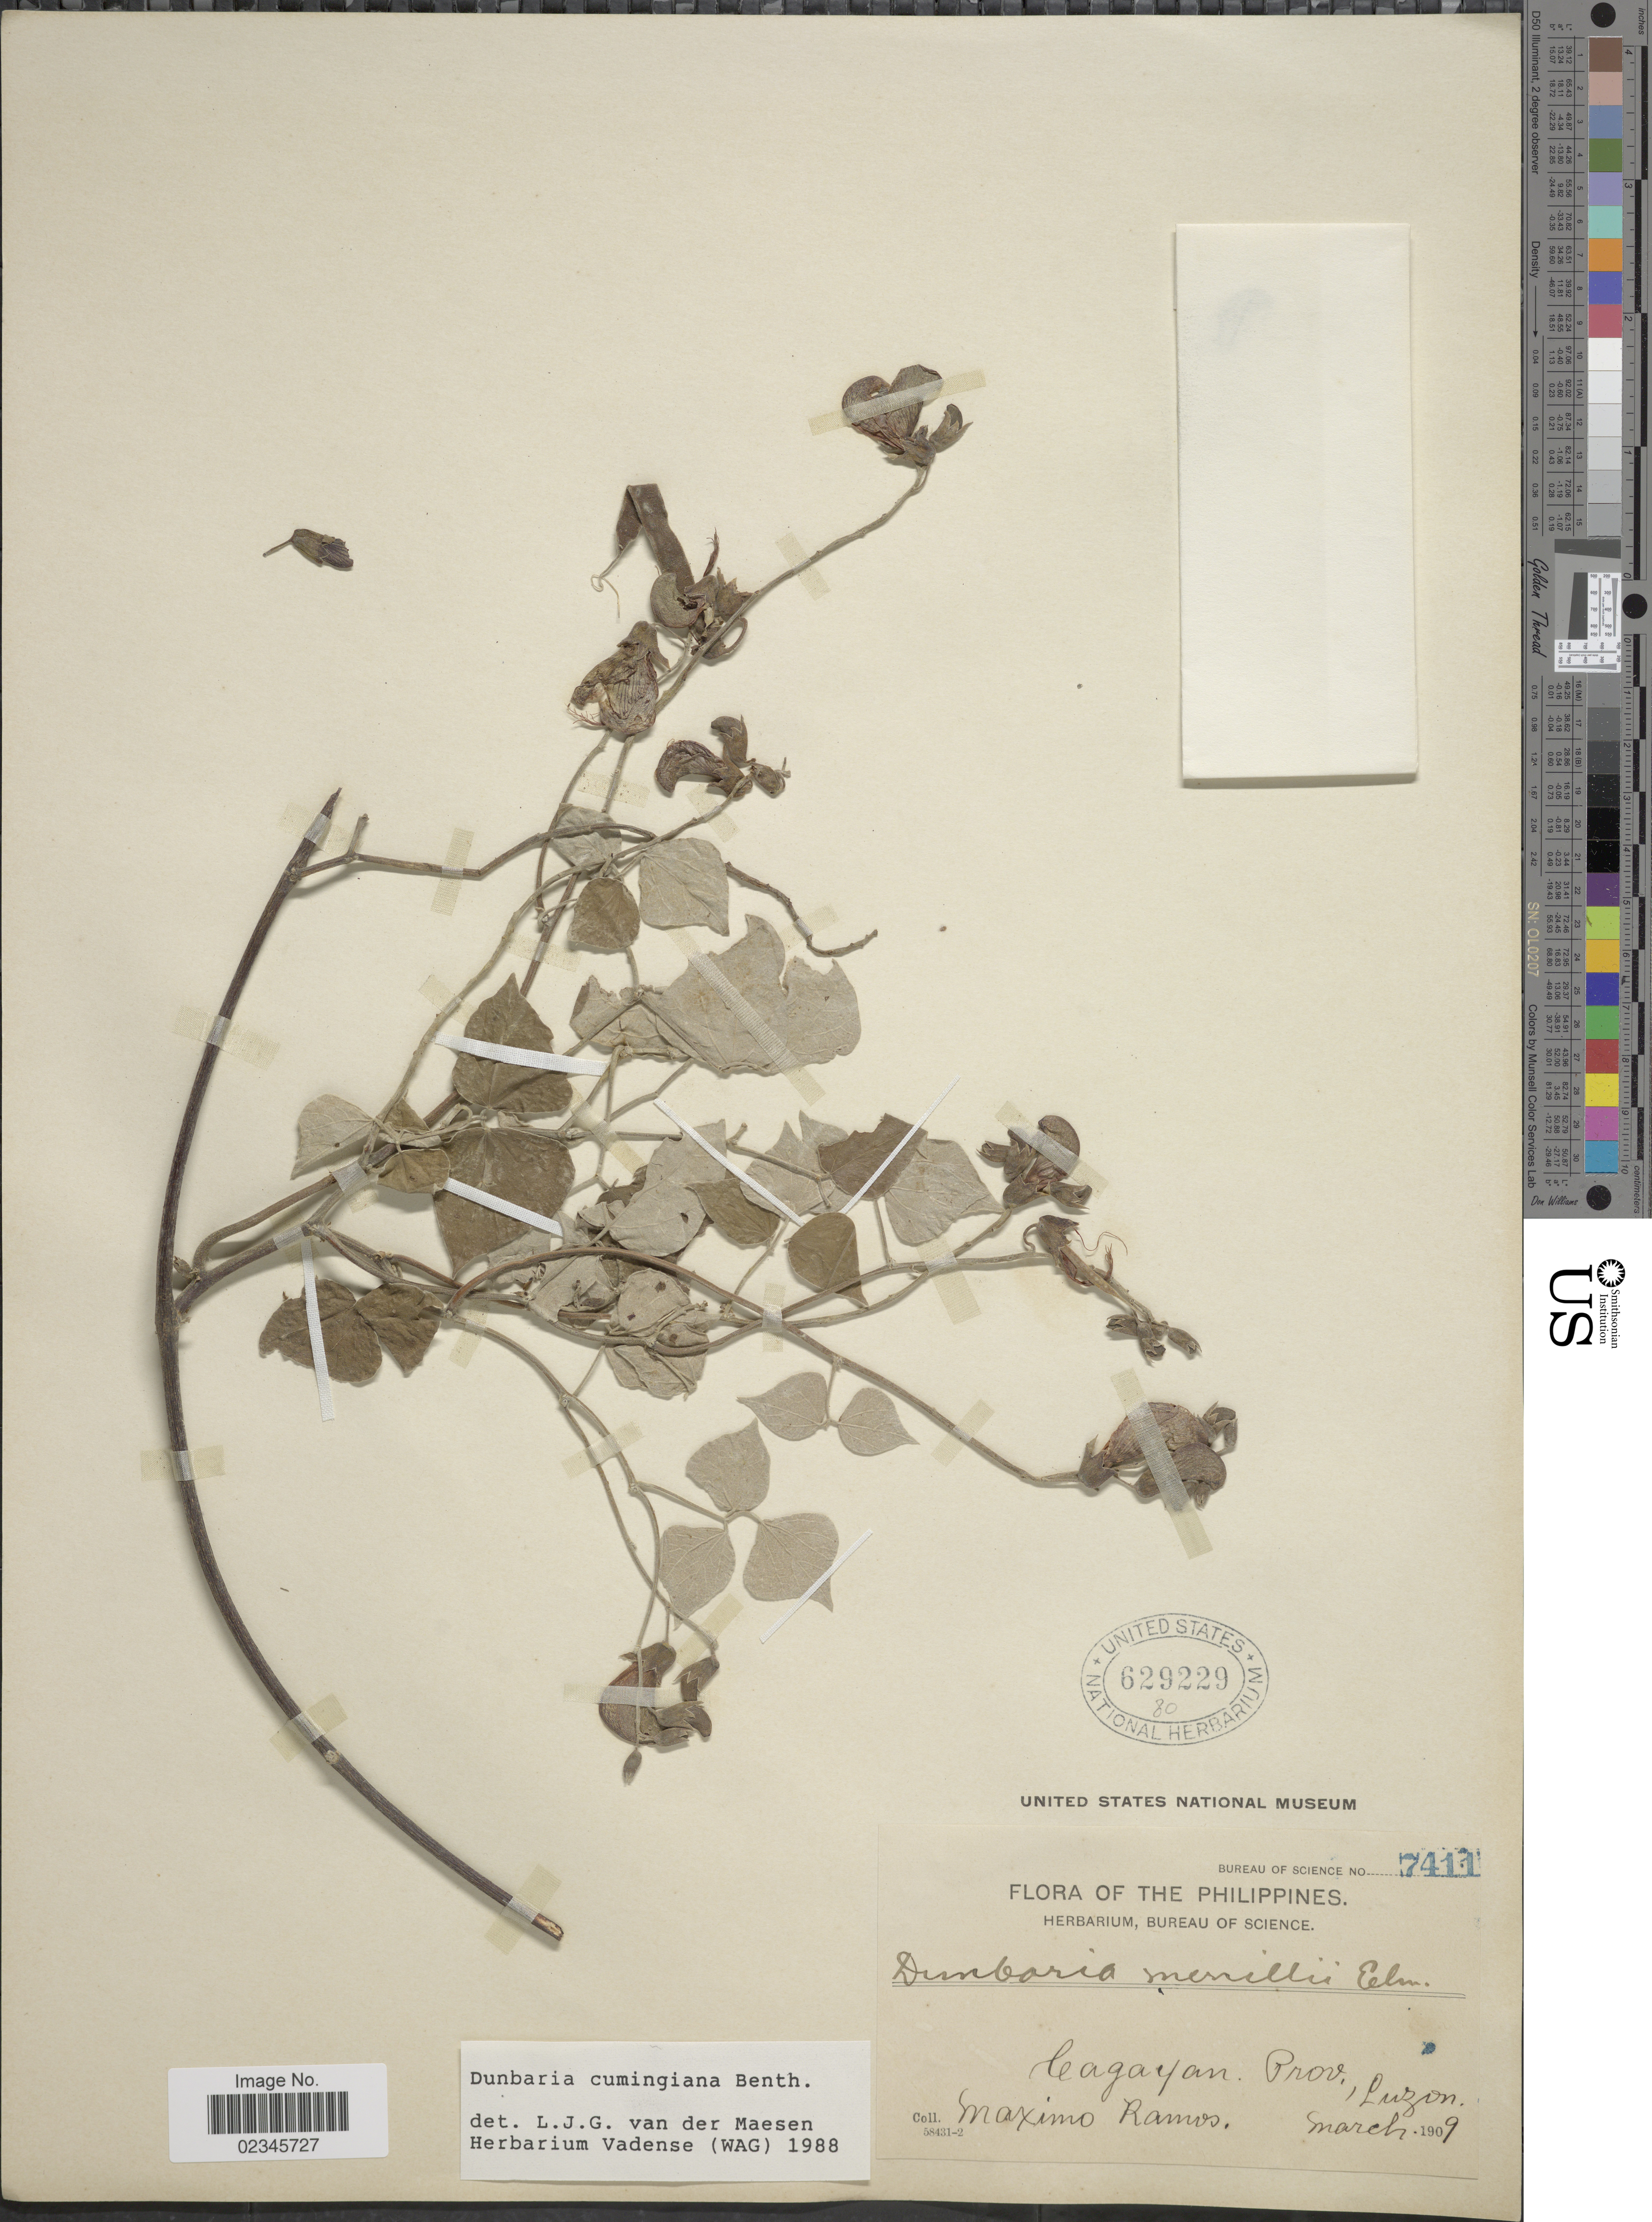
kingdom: Plantae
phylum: Tracheophyta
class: Magnoliopsida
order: Fabales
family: Fabaceae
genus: Dunbaria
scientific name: Dunbaria cumingiana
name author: Benth.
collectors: M. Ramos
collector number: Bureau of Science 7411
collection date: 1909-03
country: Philippines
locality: Cagayan, Prov. Luzon.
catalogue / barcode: US 629229